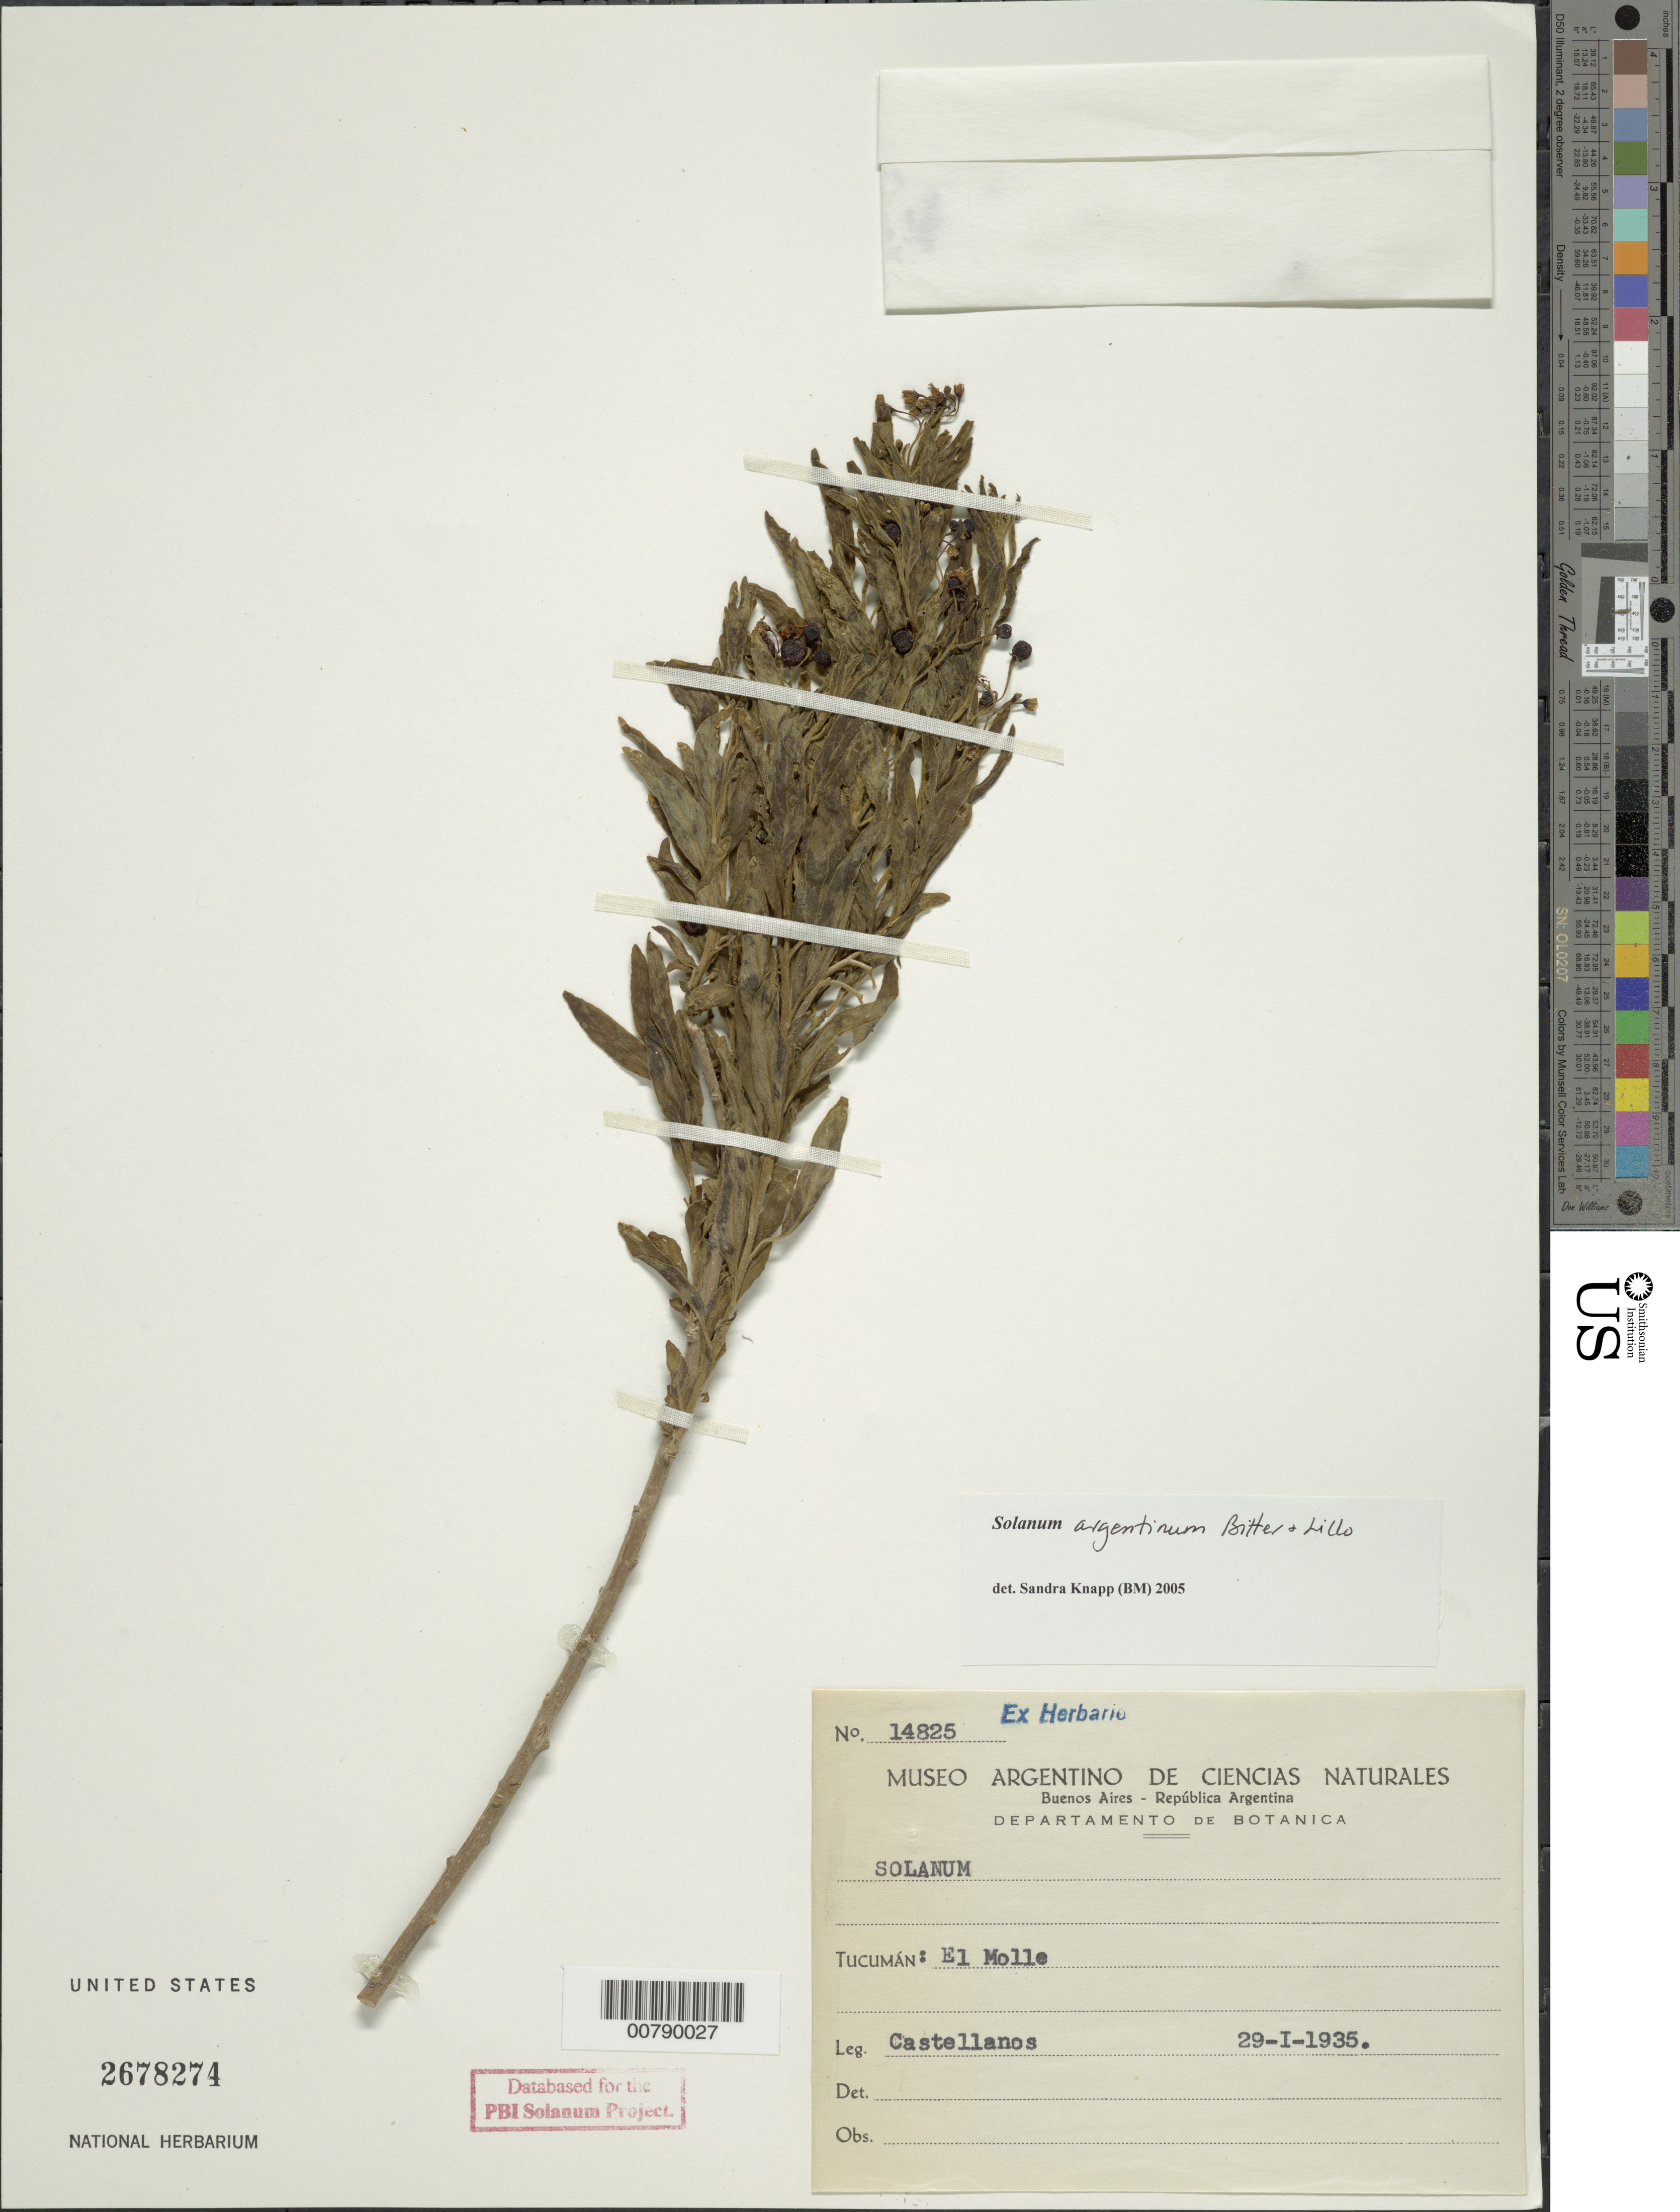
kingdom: Plantae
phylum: Tracheophyta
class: Magnoliopsida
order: Solanales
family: Solanaceae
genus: Solanum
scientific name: Solanum argentinum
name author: Bitter & Lillo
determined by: Knapp, S. D.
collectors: A. Castellanos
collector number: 14825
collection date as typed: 29 Jan 1935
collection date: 1935-01-29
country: Argentina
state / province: Tucumán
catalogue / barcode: US 2678274